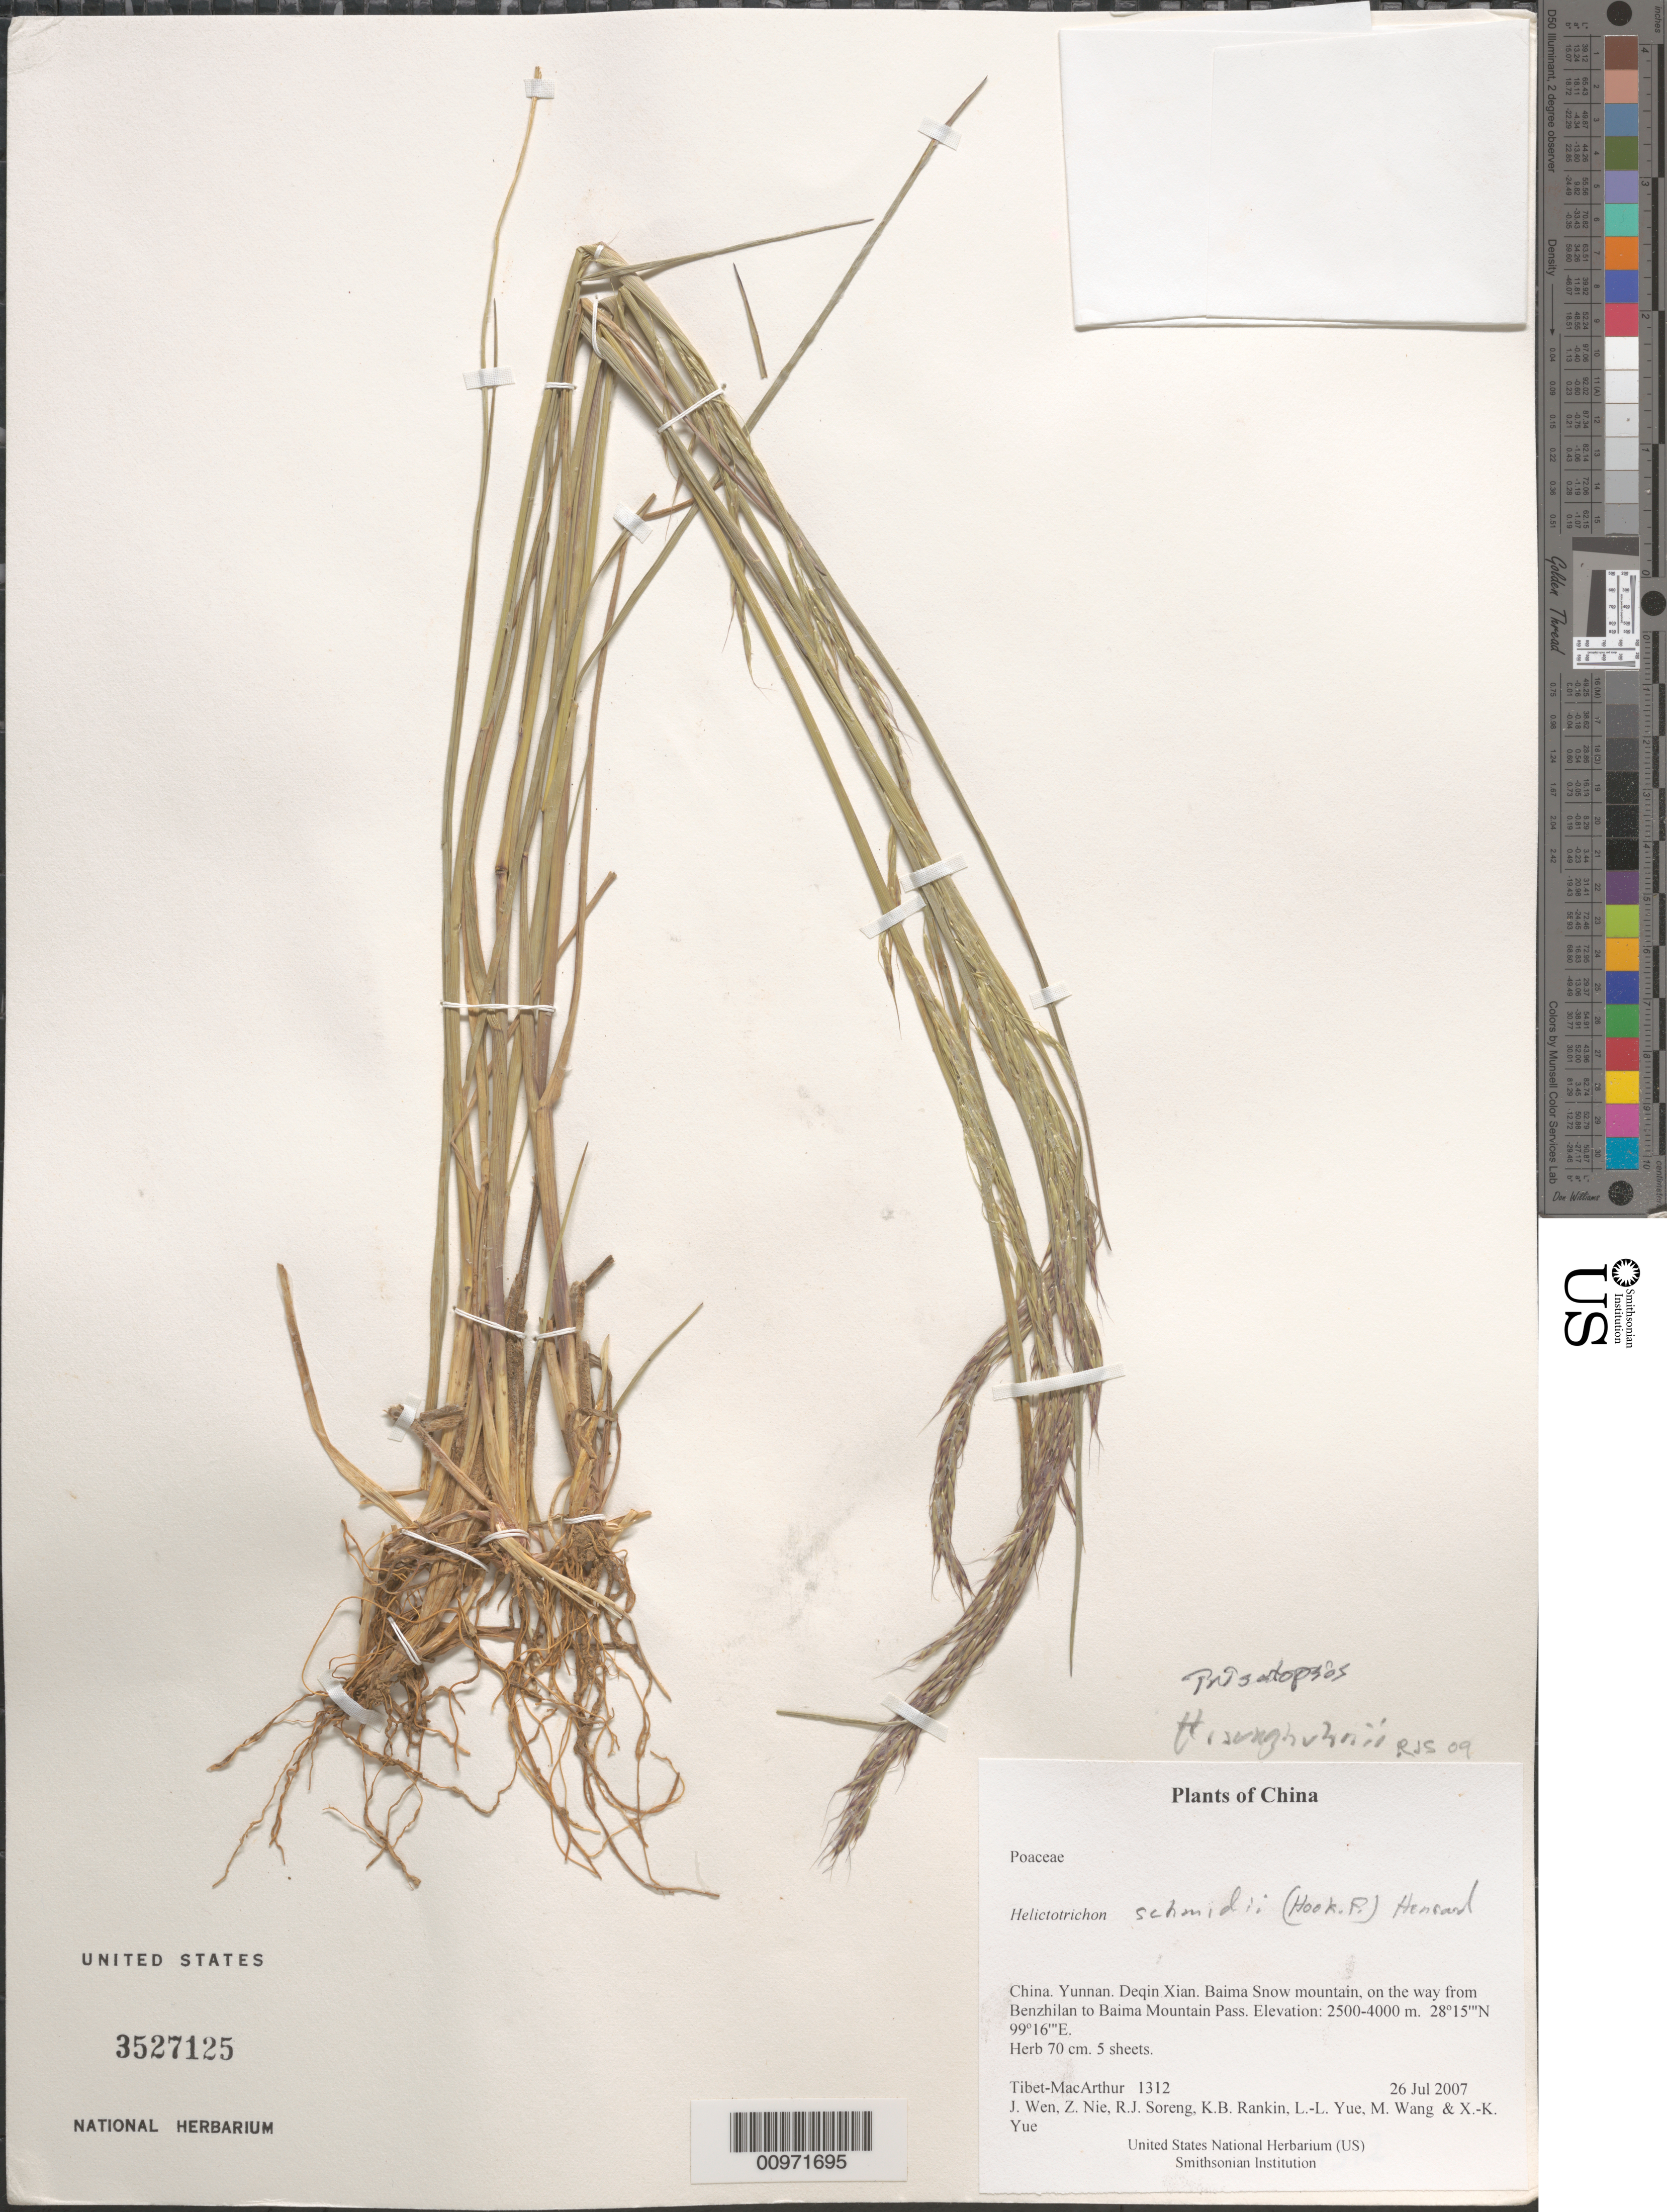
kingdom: Plantae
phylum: Tracheophyta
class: Liliopsida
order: Poales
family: Poaceae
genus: Trisetopsis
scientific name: Trisetopsis junghuhnii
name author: (Büse) Röser & Wölk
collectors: Tibet-MacArthur, J. Wen, Z. Nie, R. J. Soreng, K. Rankin, L. Yue, M. Wang & X. Yue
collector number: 1312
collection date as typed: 26 Jul 2007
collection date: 2007-07-26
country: China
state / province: Yunnan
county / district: Deqin Xian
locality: Baima Snow mountain, on the way from Benzhilan to Baima Mountain Pass.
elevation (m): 2500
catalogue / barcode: US 3527125